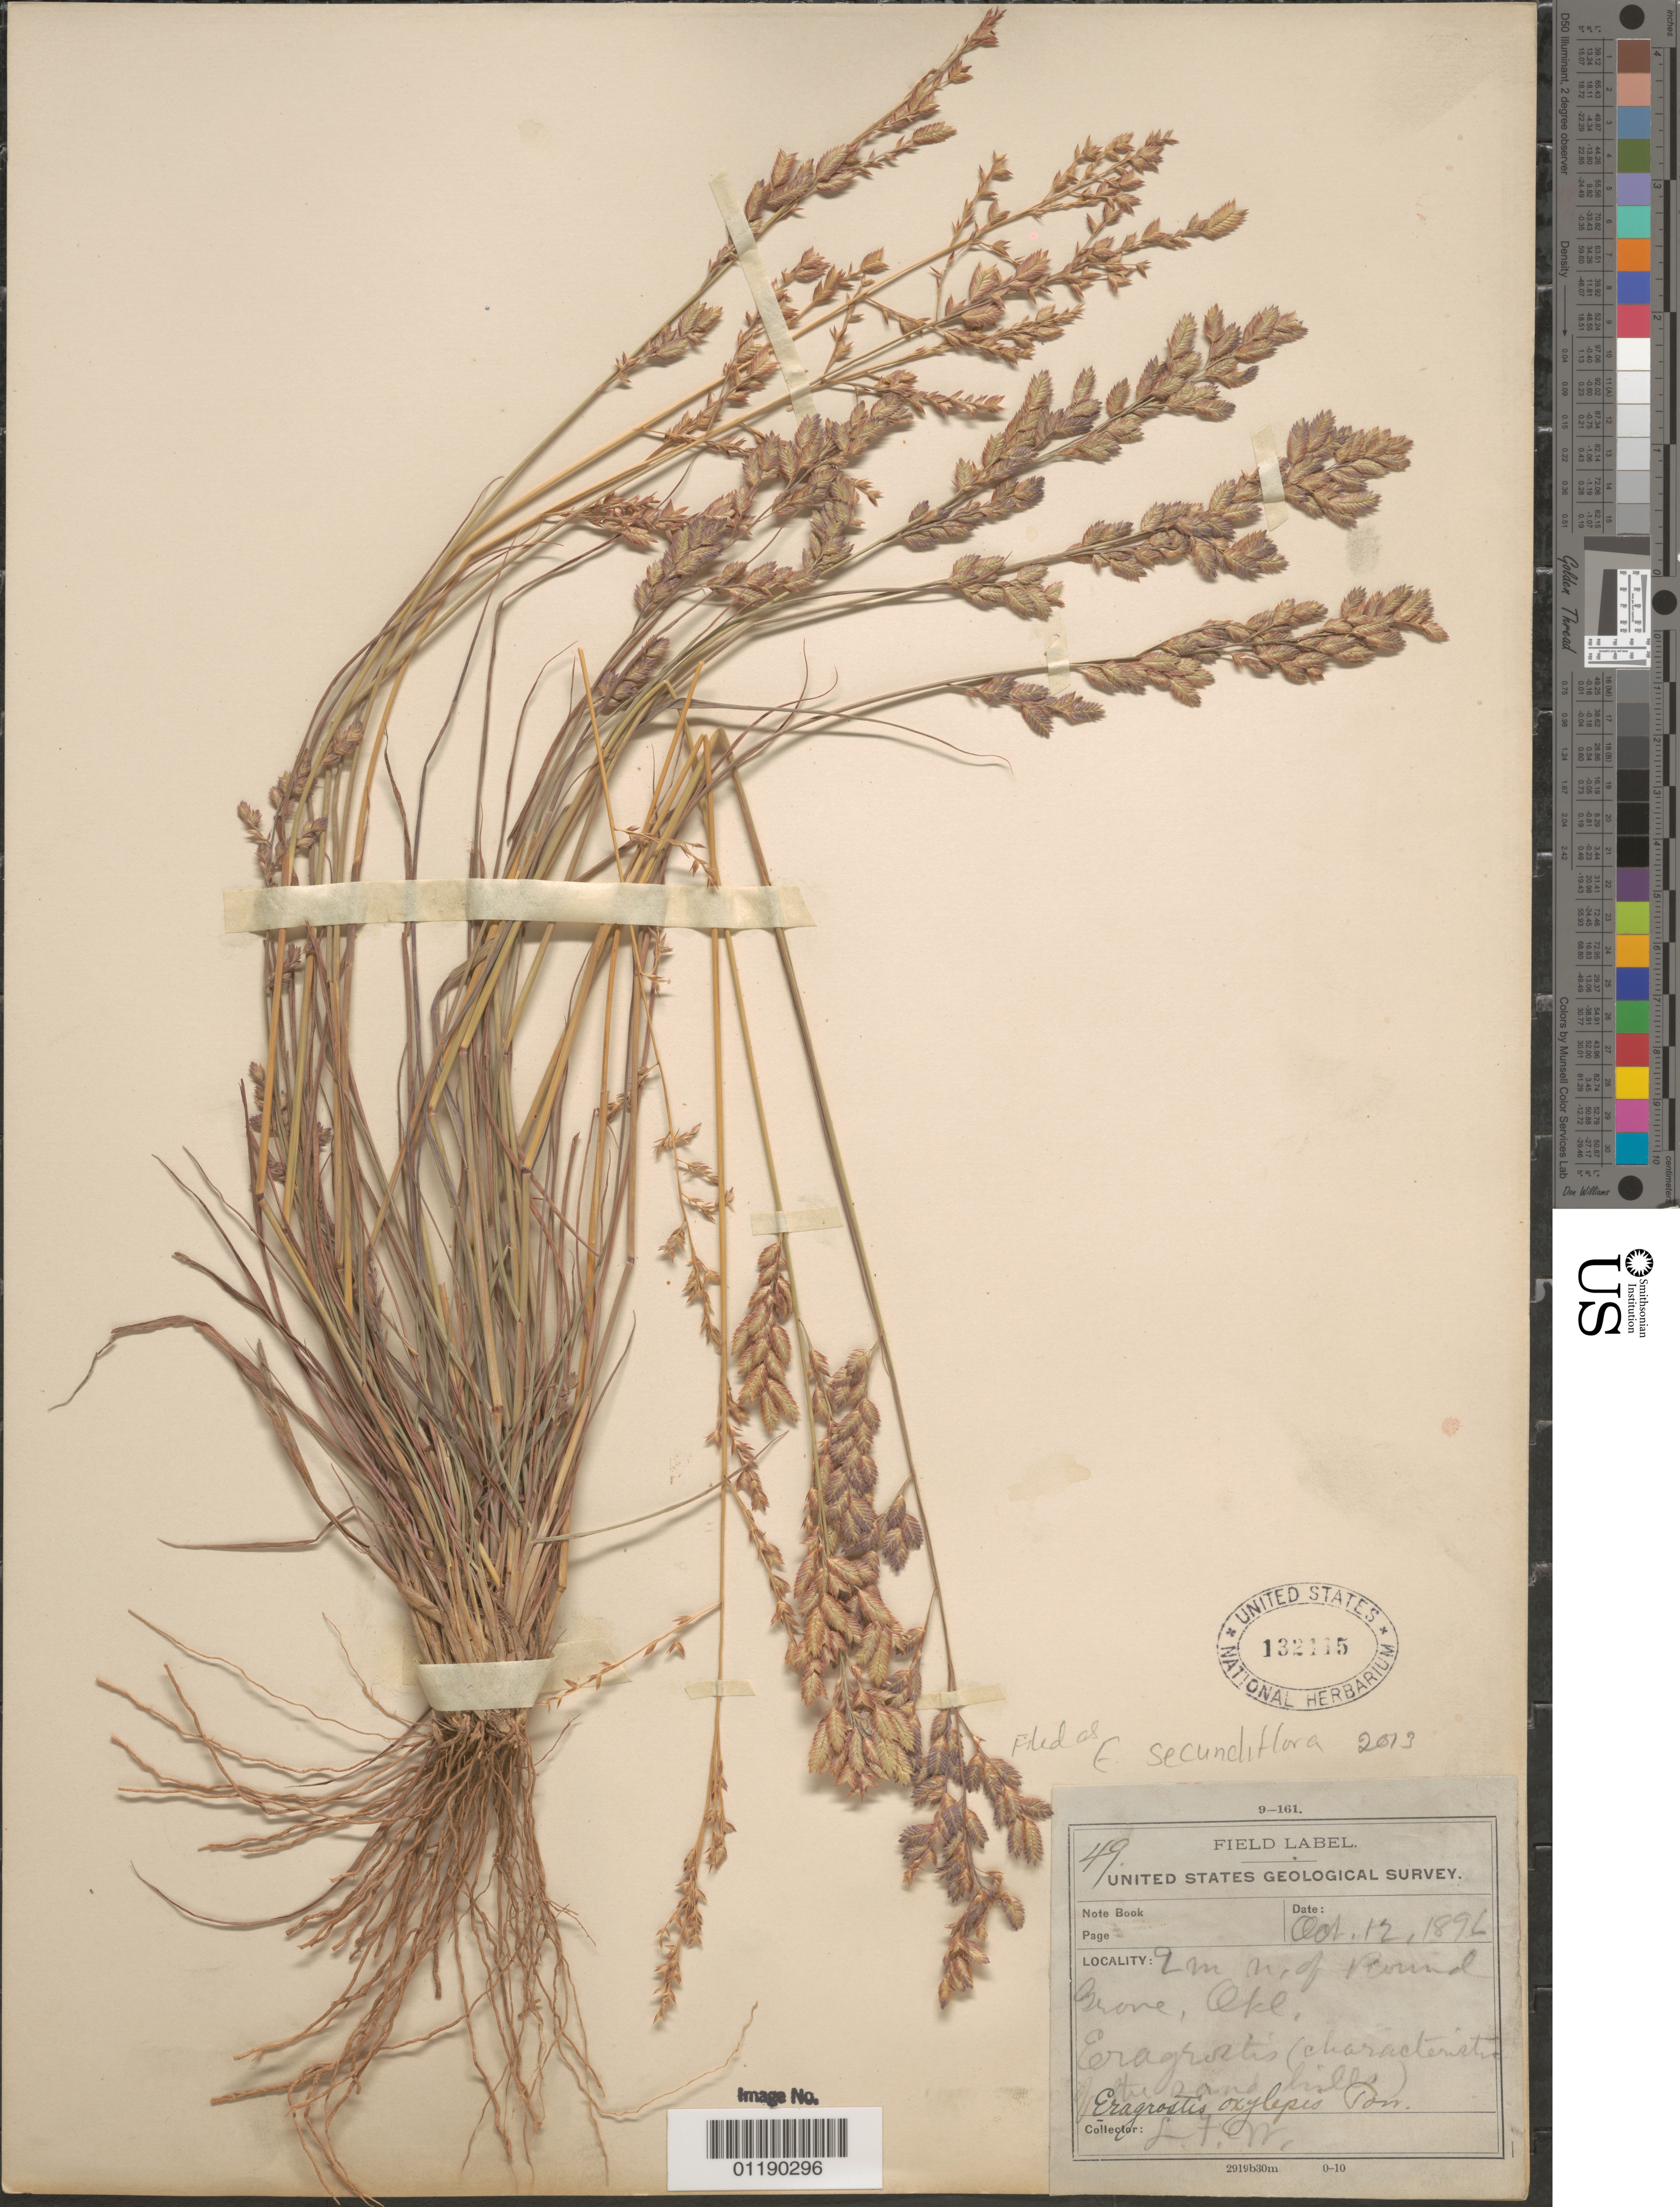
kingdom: Plantae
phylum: Tracheophyta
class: Liliopsida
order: Poales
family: Poaceae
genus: Eragrostis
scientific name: Eragrostis secundiflora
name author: J. Presl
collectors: L. F. Ward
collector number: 49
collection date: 1896-10-12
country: United States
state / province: Oklahoma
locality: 9 m n. of Pound Grove.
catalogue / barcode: US 132445